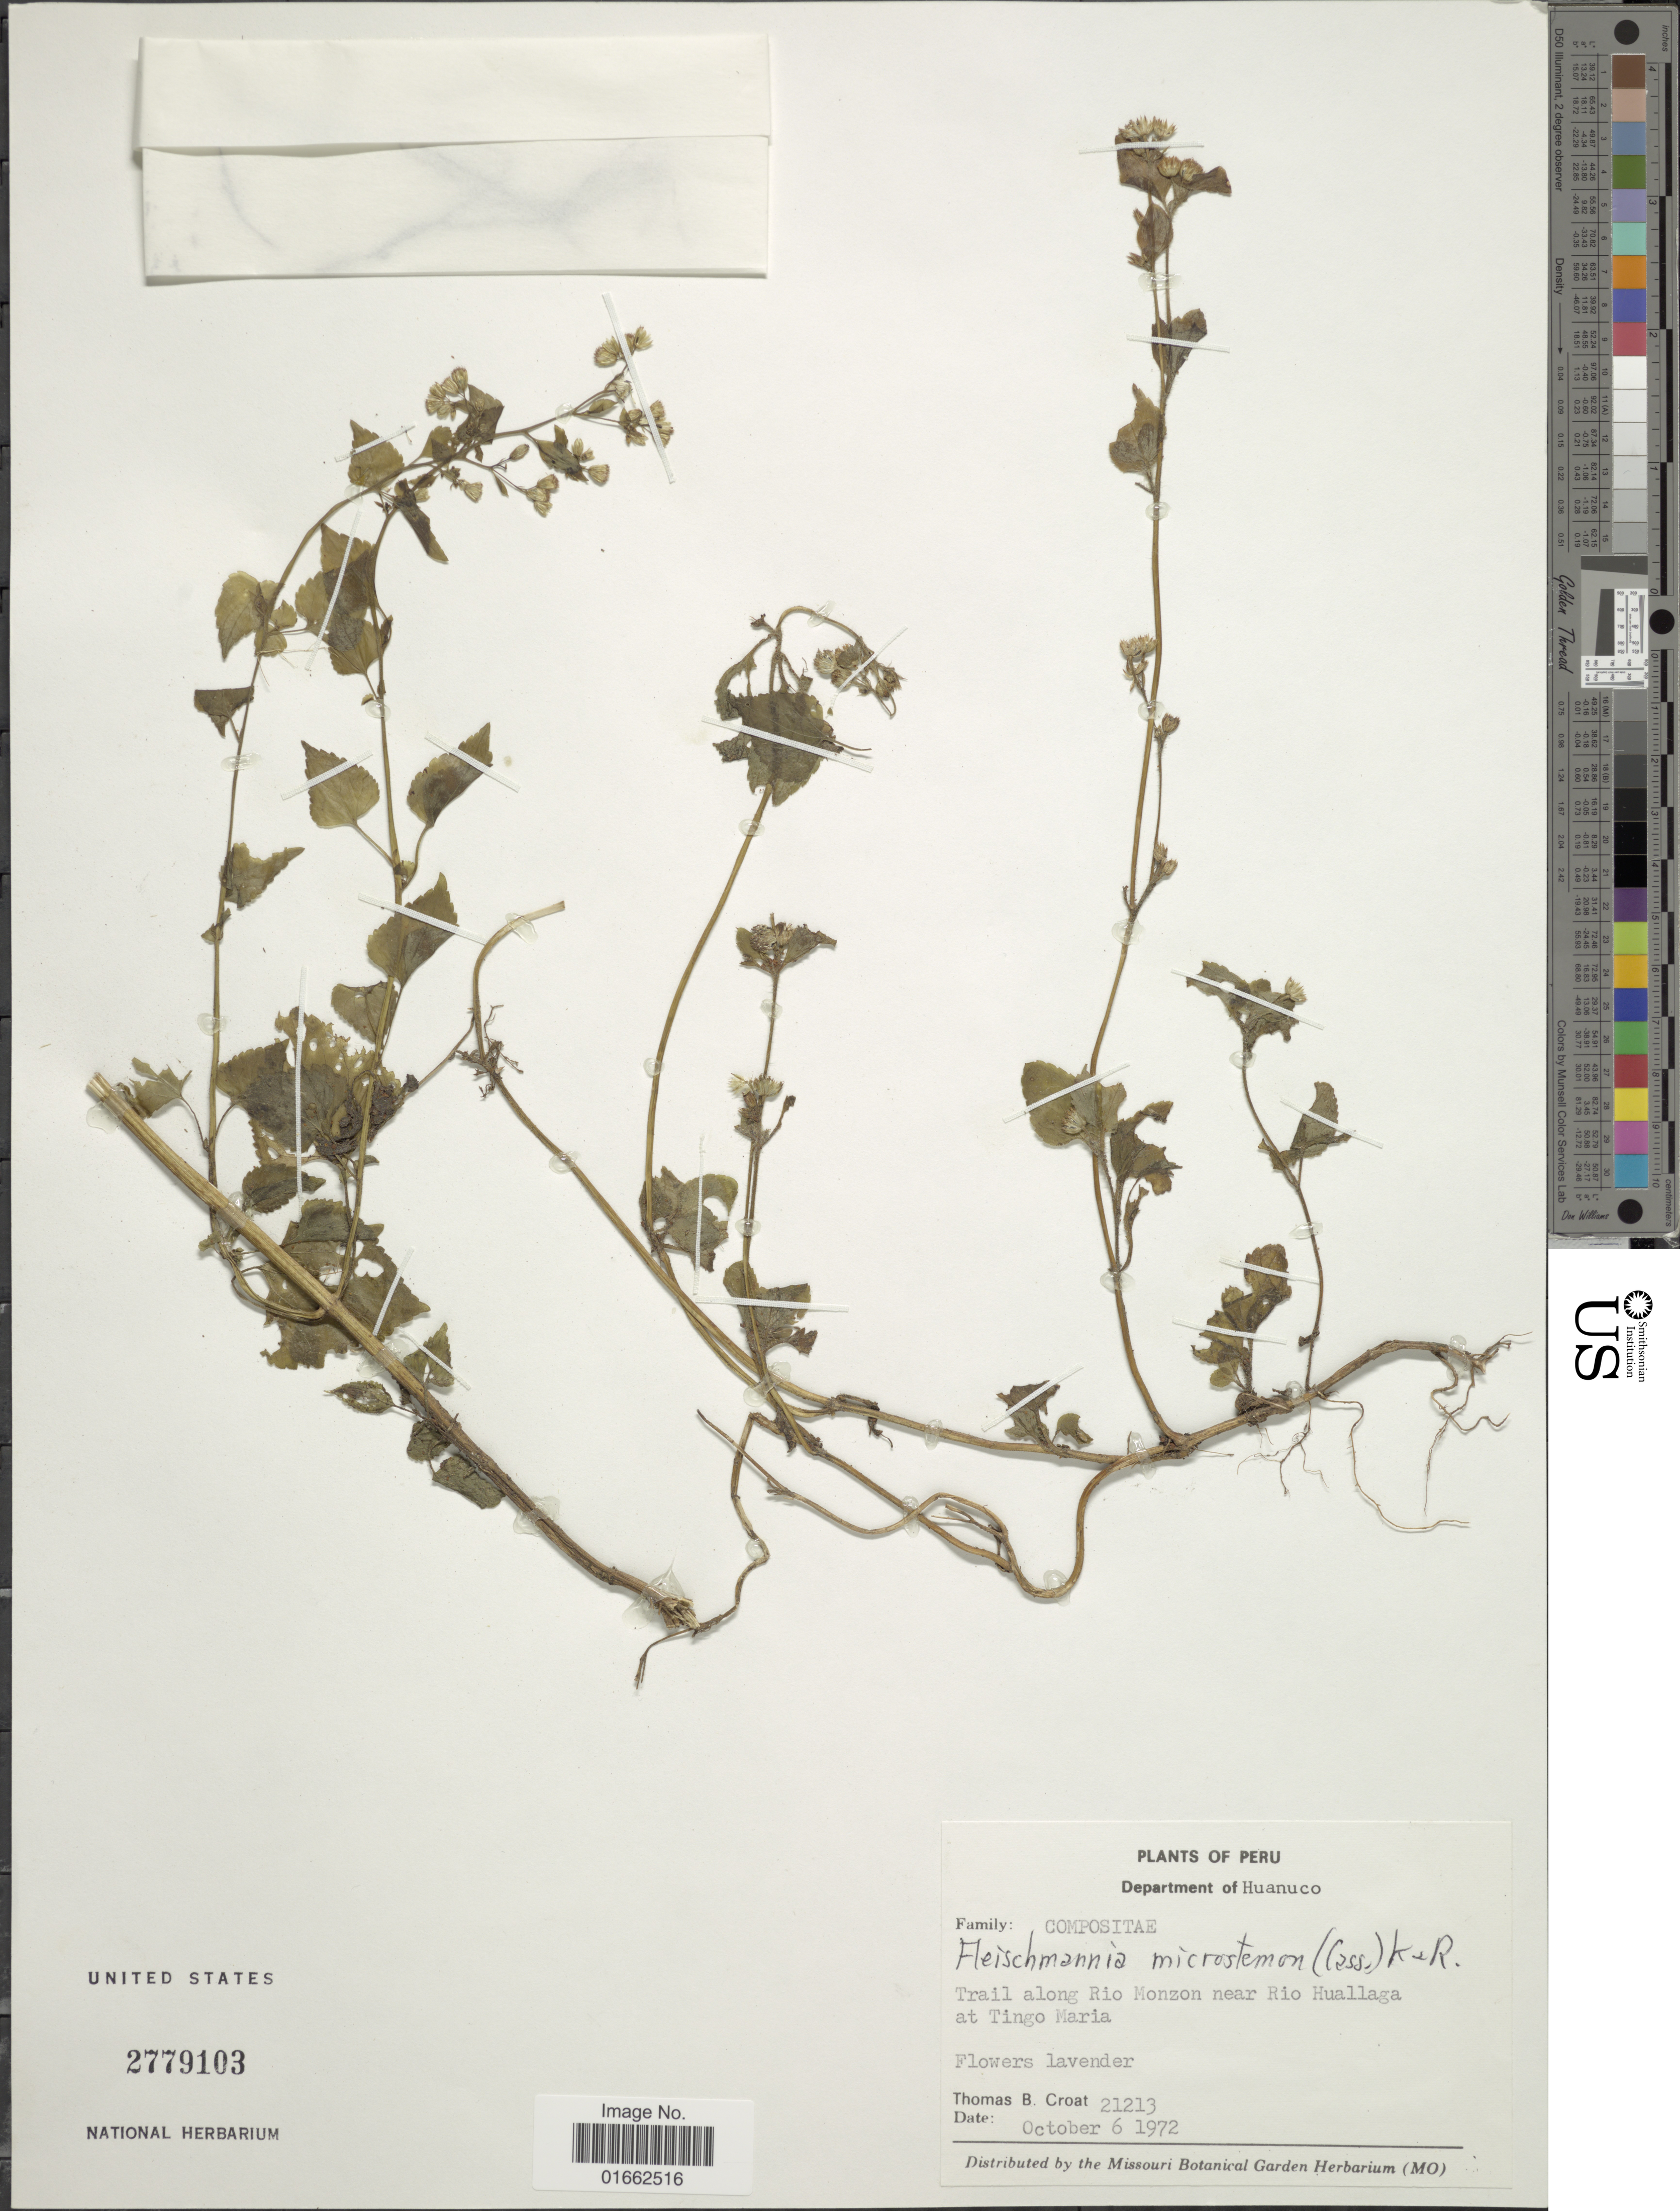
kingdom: Plantae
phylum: Tracheophyta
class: Magnoliopsida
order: Asterales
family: Asteraceae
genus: Fleischmannia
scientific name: Fleischmannia microstemon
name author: (Cass.) R.M. King & H. Rob.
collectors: T. B. Croat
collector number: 21213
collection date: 1972-10-06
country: Peru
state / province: Huánuco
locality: Department of Huanuco. Trail along Rio Monzon near Rio Huallaga at Tingo Maria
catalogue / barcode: US 2779103